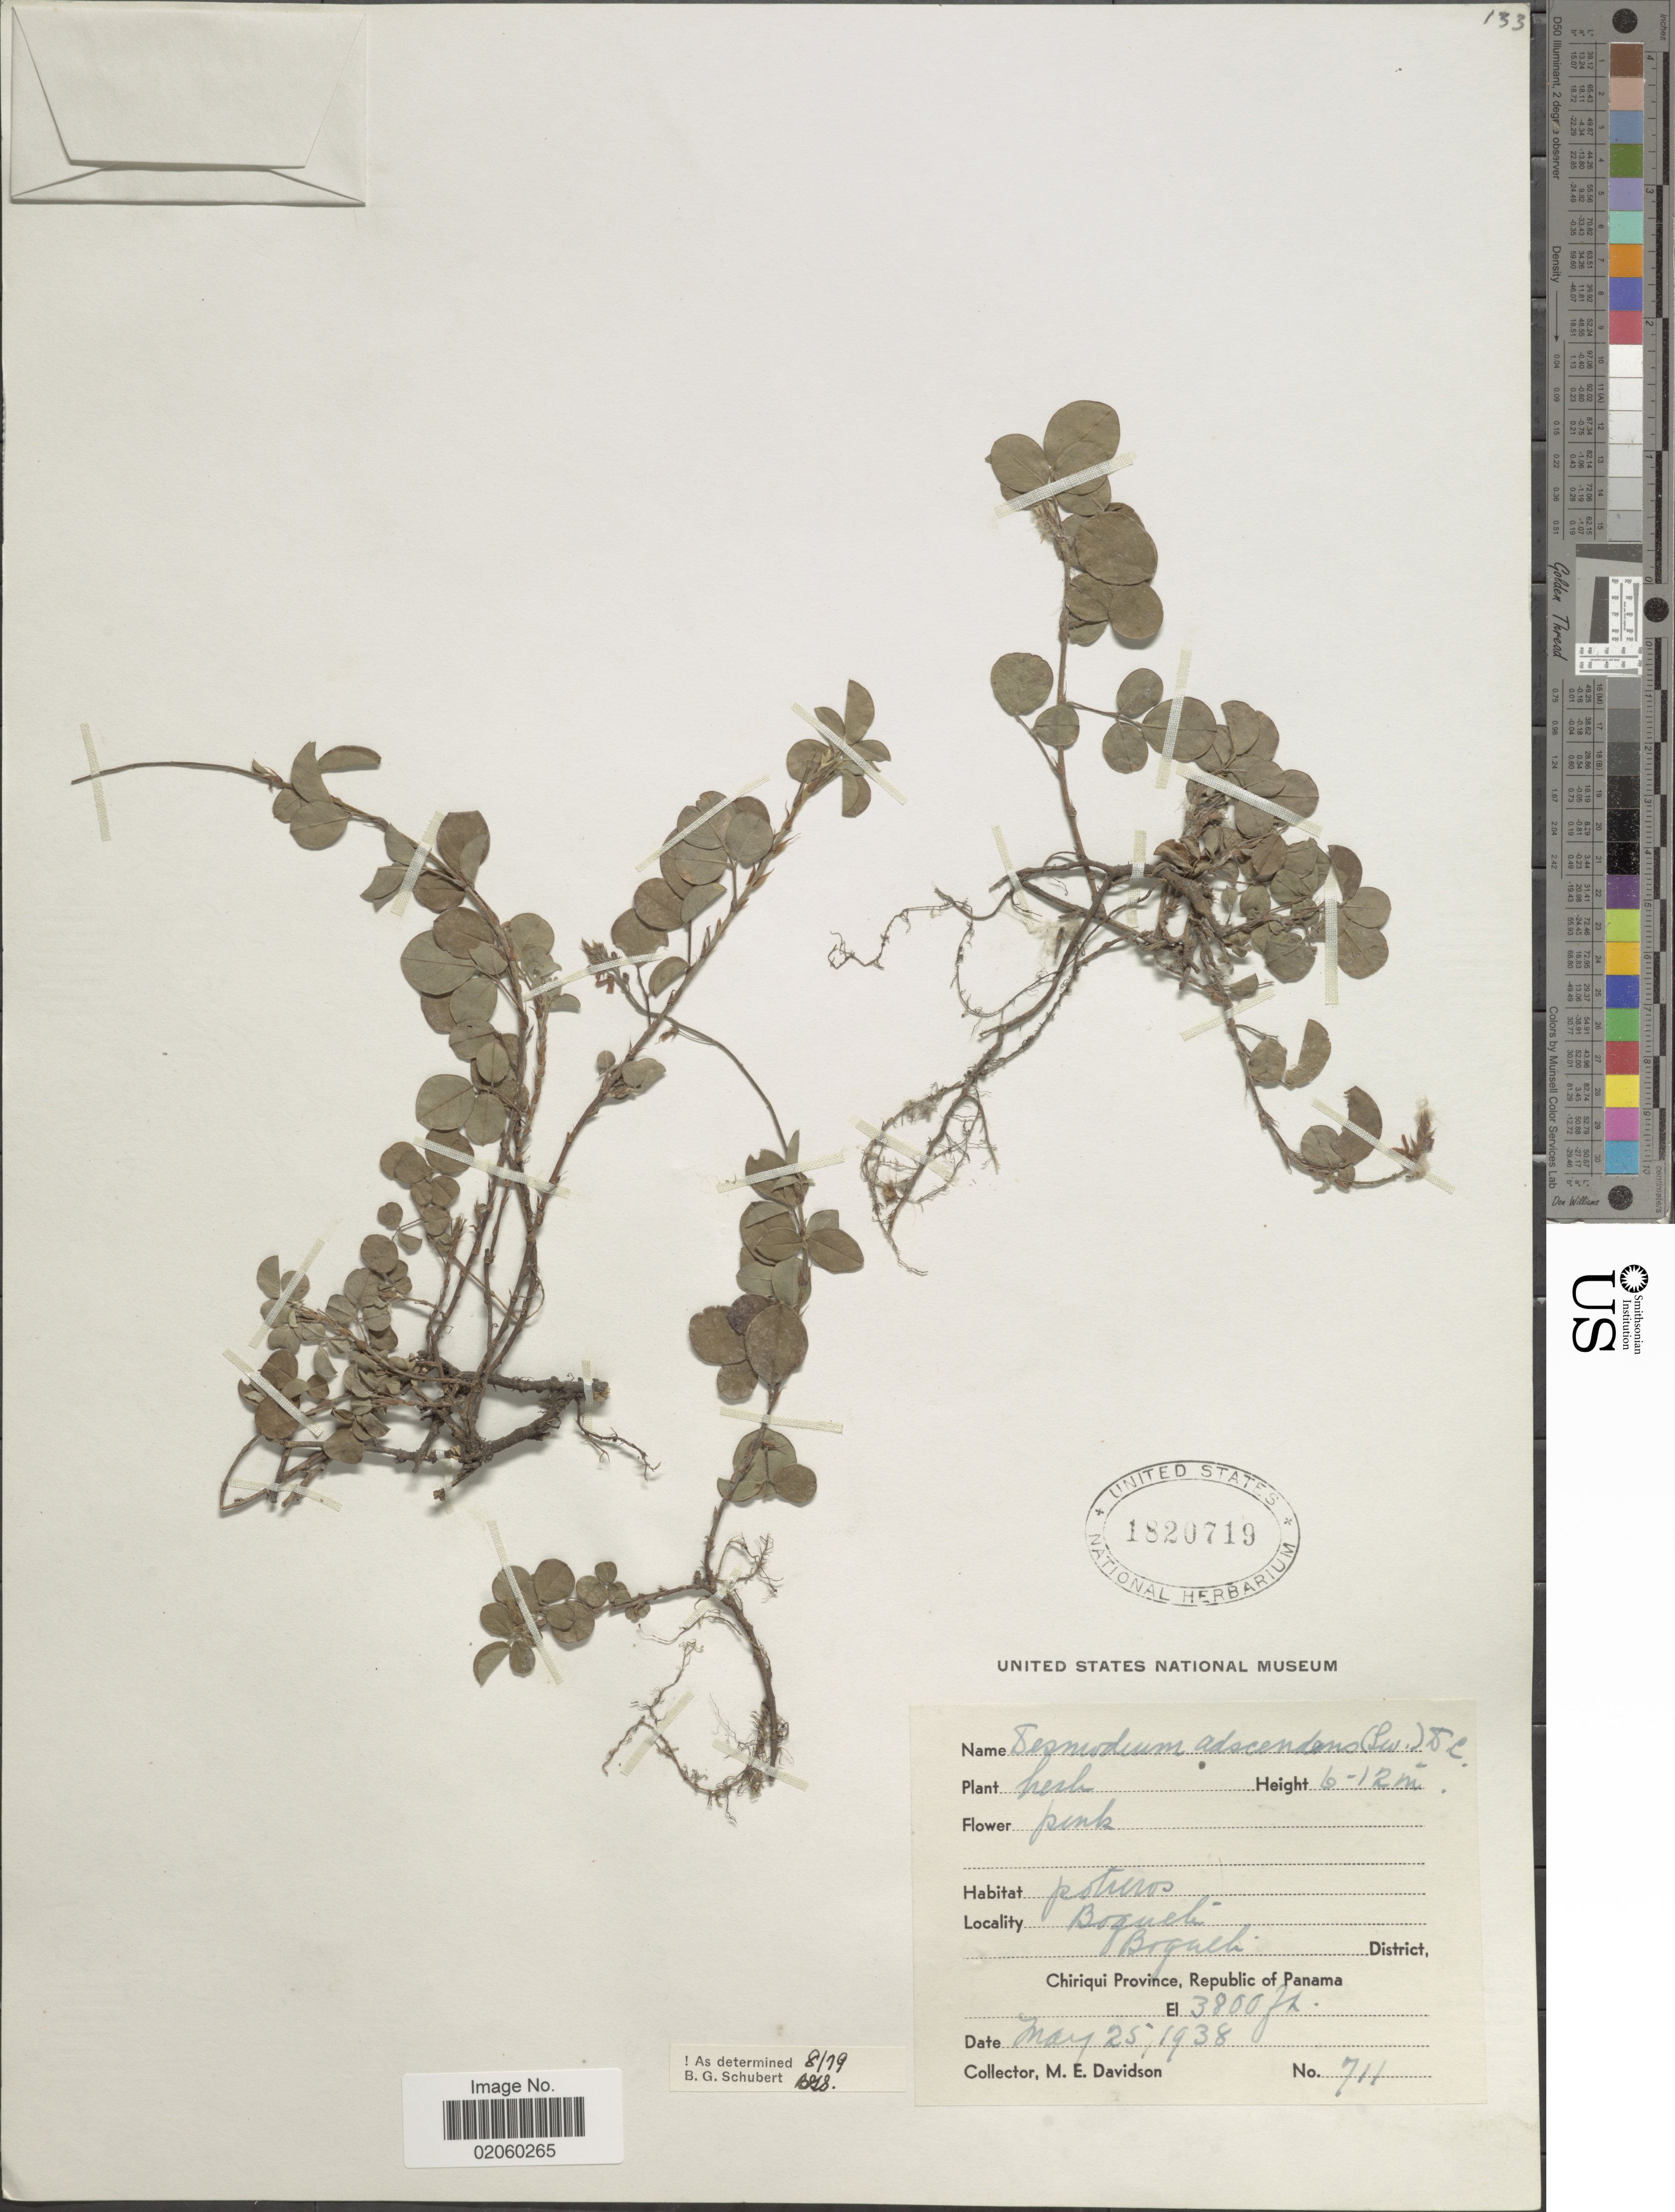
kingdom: Plantae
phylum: Tracheophyta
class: Magnoliopsida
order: Fabales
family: Fabaceae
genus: Grona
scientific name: Grona adscendens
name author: (Sw.) H. Ohashi & K. Ohashi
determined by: Strong, Mark T., (BOT), Smithsonian Institution - National Museum of Natural History (UNITED STATES)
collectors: M. E. Davidson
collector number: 711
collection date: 1938-05-25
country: Panama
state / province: Chiriqui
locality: Boquete, Boquete District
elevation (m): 1158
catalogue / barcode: US 1820719